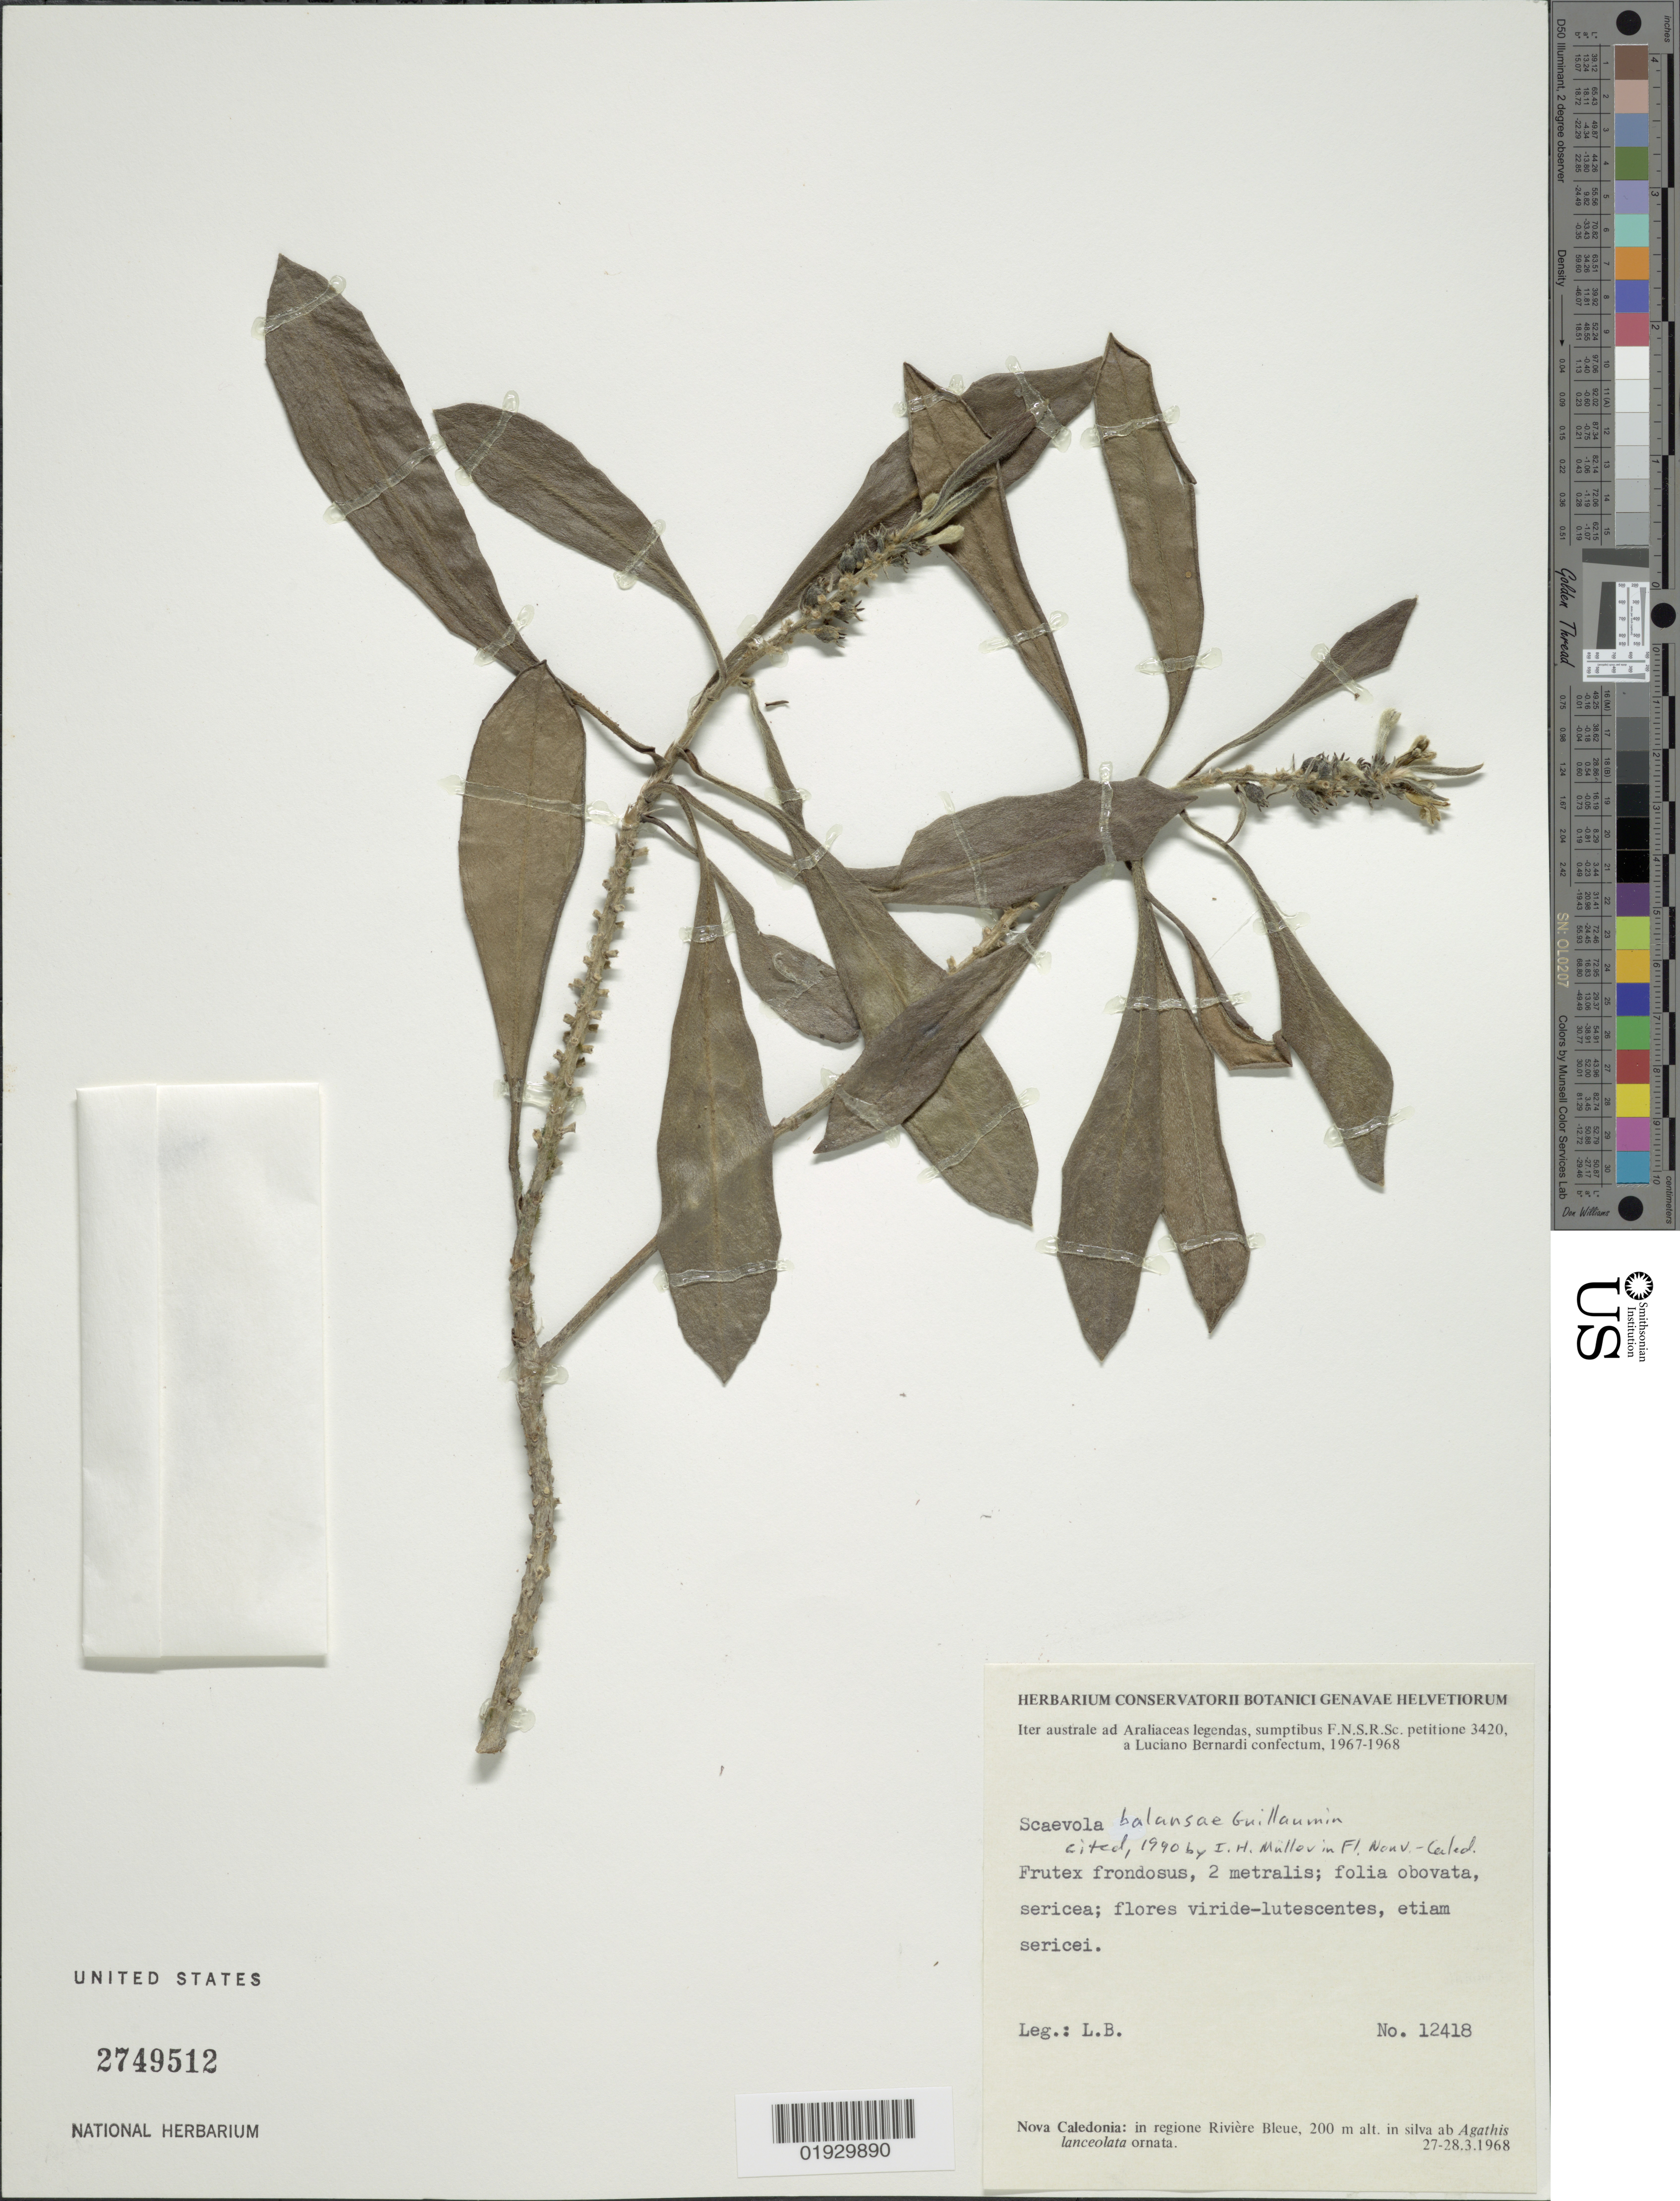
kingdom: Plantae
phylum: Tracheophyta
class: Magnoliopsida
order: Asterales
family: Goodeniaceae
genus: Scaevola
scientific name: Scaevola balansae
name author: Guillaumin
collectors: L. Bernardi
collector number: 12418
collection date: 1968-03-27/1968-03-28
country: New Caledonia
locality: Nova Caledonia: in regione Rivière Bleue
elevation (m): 200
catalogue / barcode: US 2749512